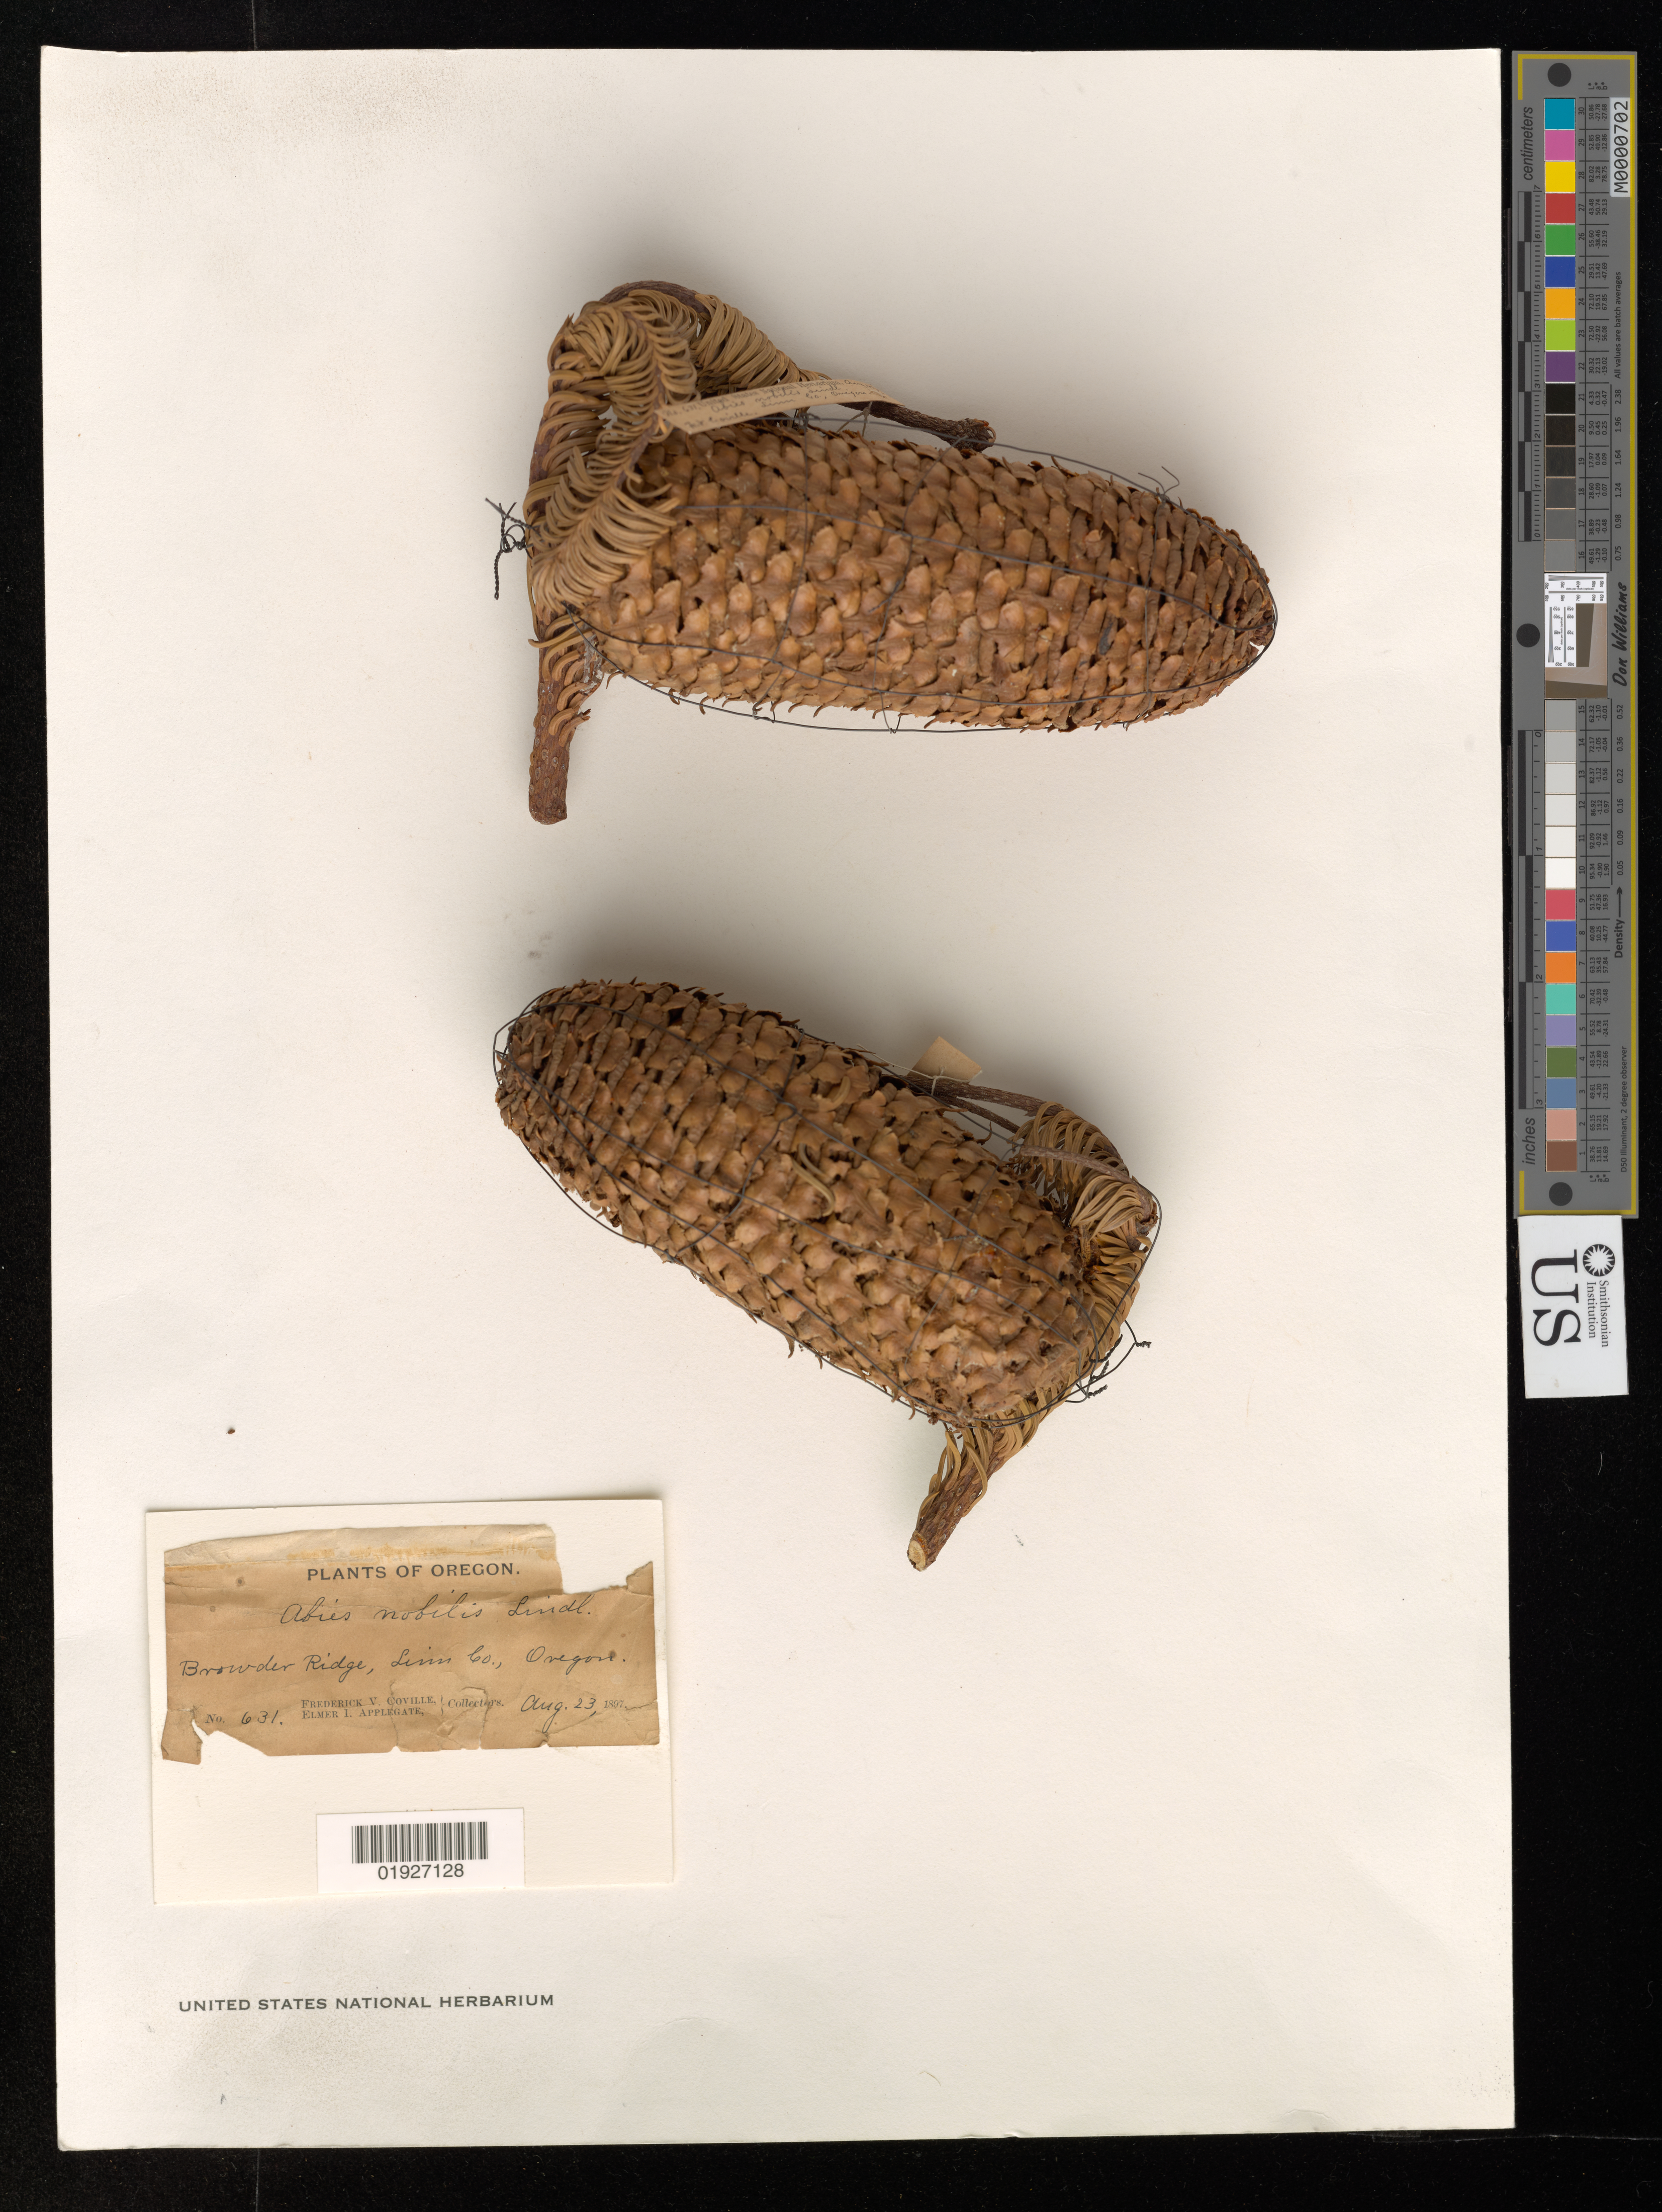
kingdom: Plantae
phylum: Tracheophyta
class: Pinopsida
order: Pinales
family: Pinaceae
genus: Abies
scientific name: Abies procera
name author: Rehder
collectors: F. V. Coville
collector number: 631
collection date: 1897-08-23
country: United States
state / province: Oregon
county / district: Linn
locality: Browder Ridge